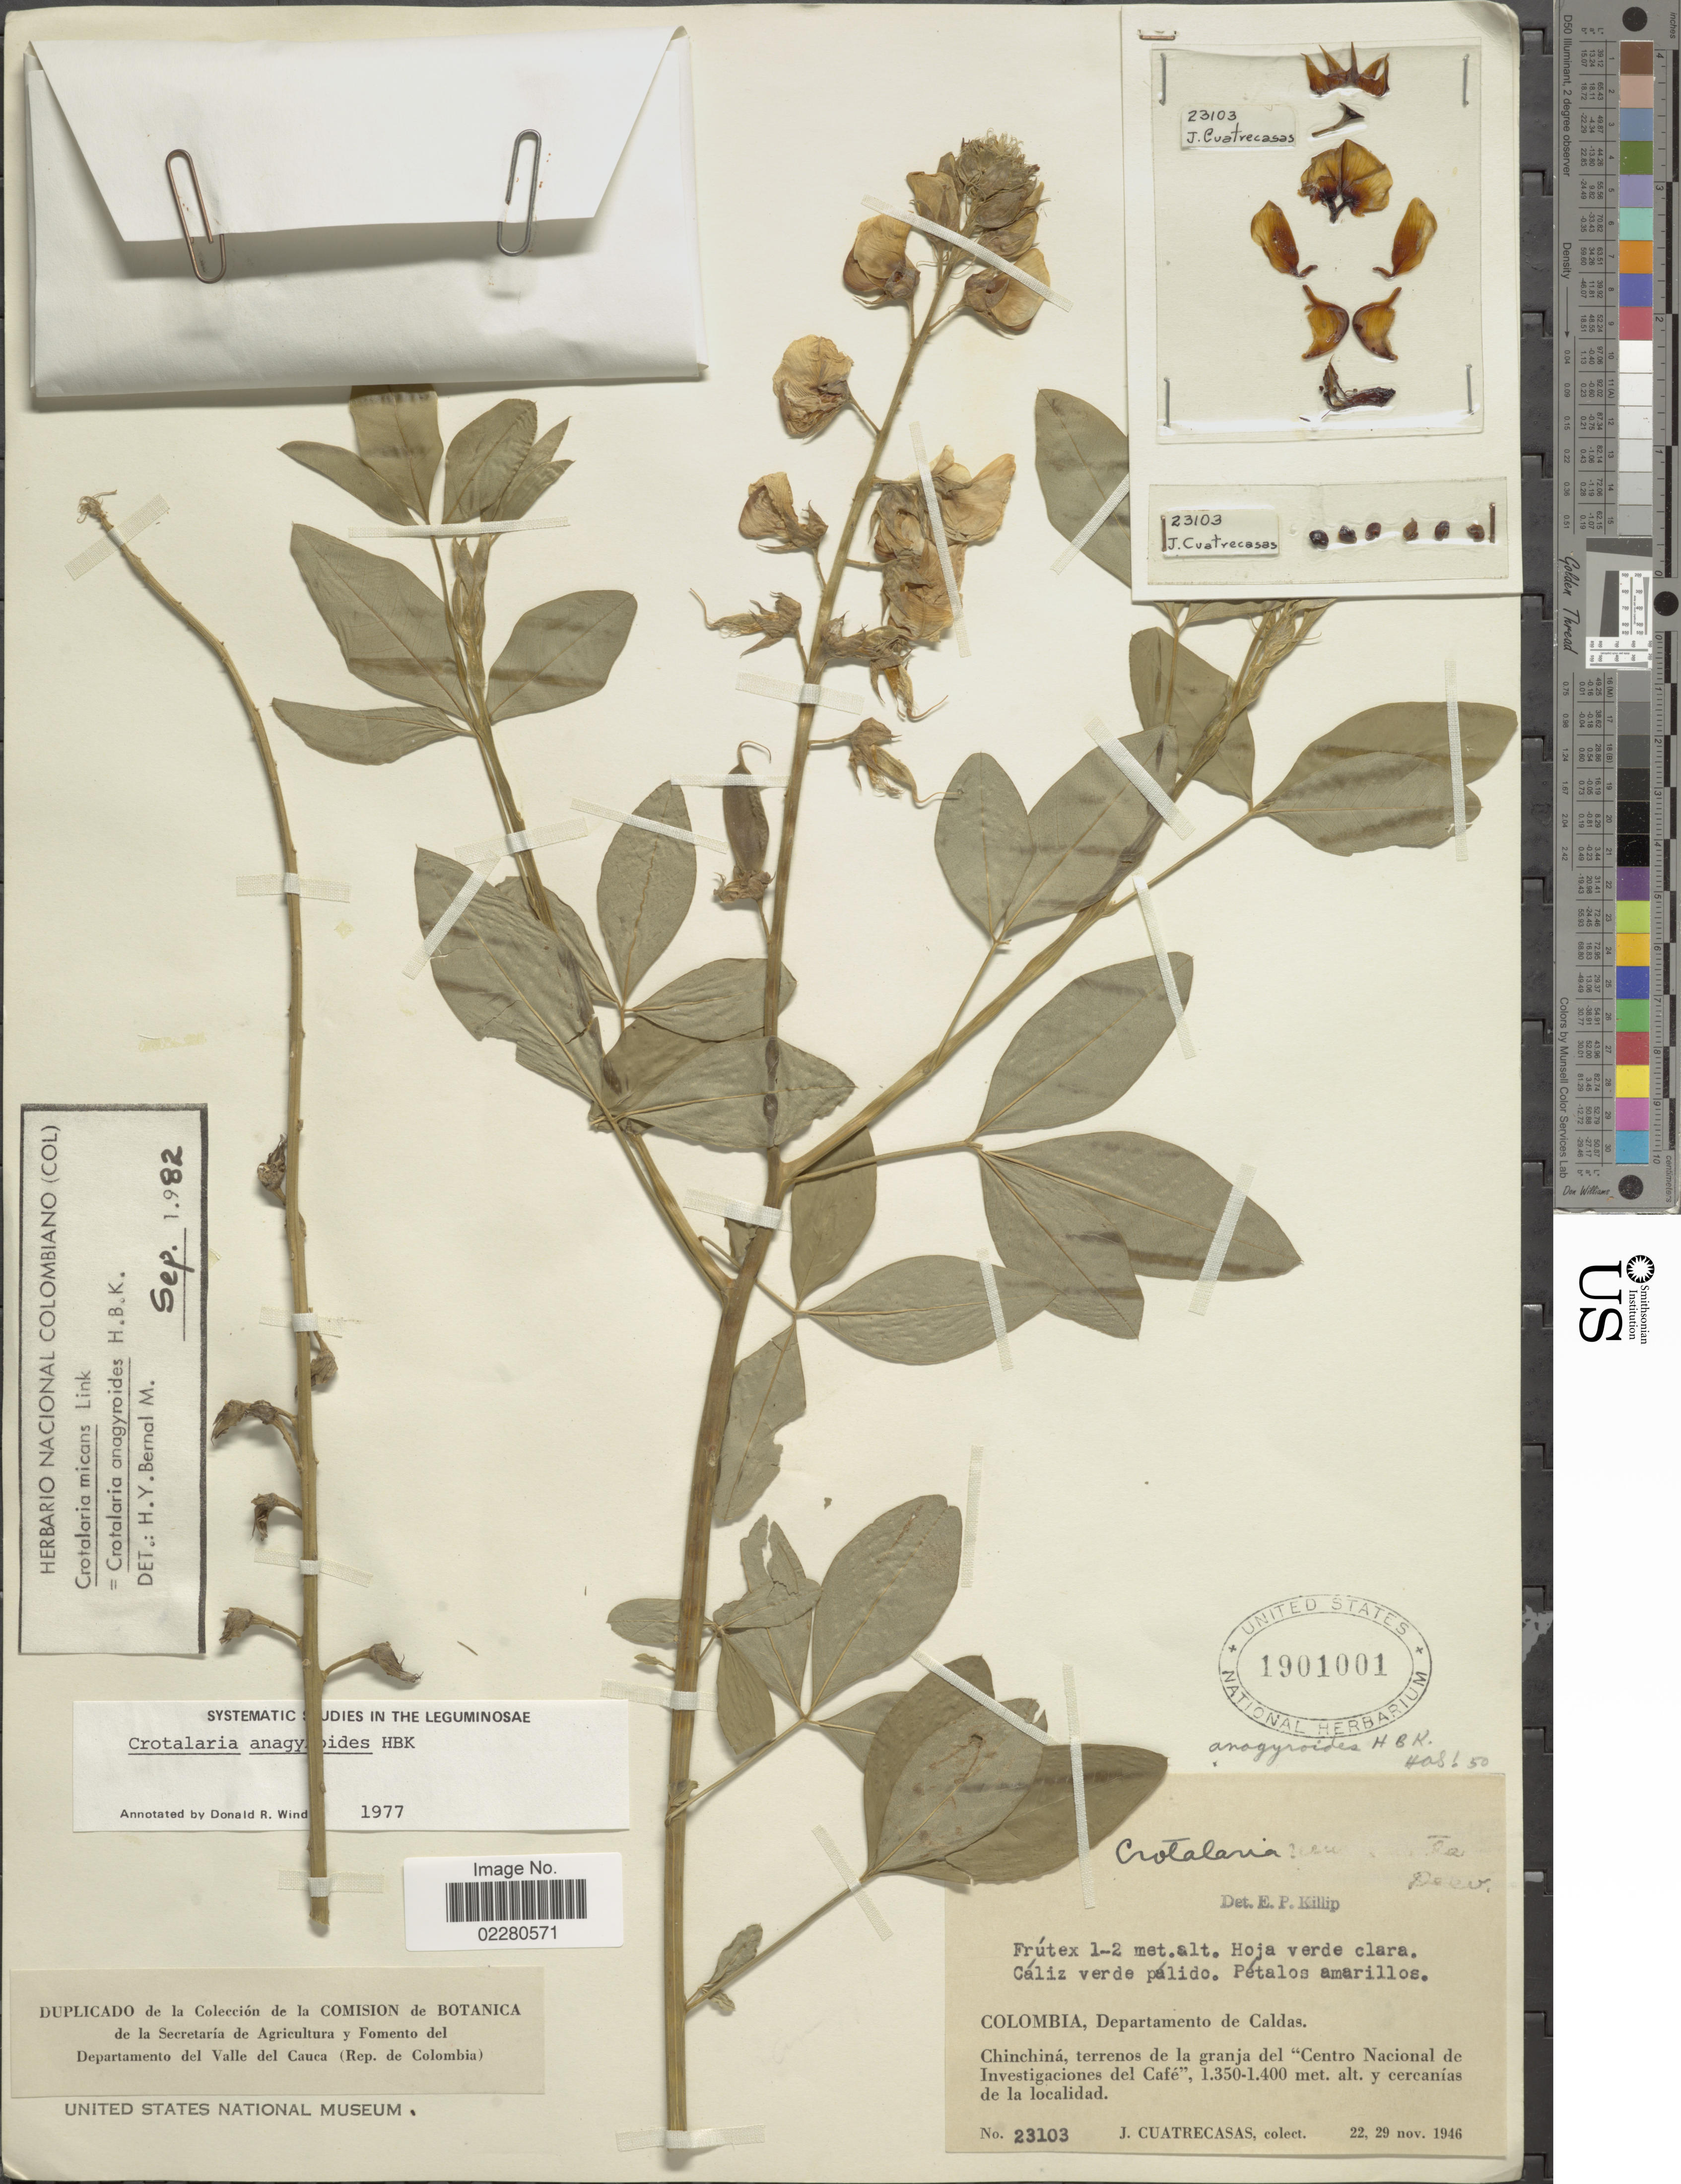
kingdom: Plantae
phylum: Tracheophyta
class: Magnoliopsida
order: Fabales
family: Fabaceae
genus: Crotalaria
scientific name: Crotalaria anagyroides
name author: Kunth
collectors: J. Cuatrecasas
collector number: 23103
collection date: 1946-11-22/1946-11-29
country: Colombia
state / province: Caldas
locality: Colombia, Departamento de Caldas. Chinchiná, terrenos de la granja del "Centro Nacional de Investigaciones del Café"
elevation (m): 1350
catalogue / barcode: US 1901001